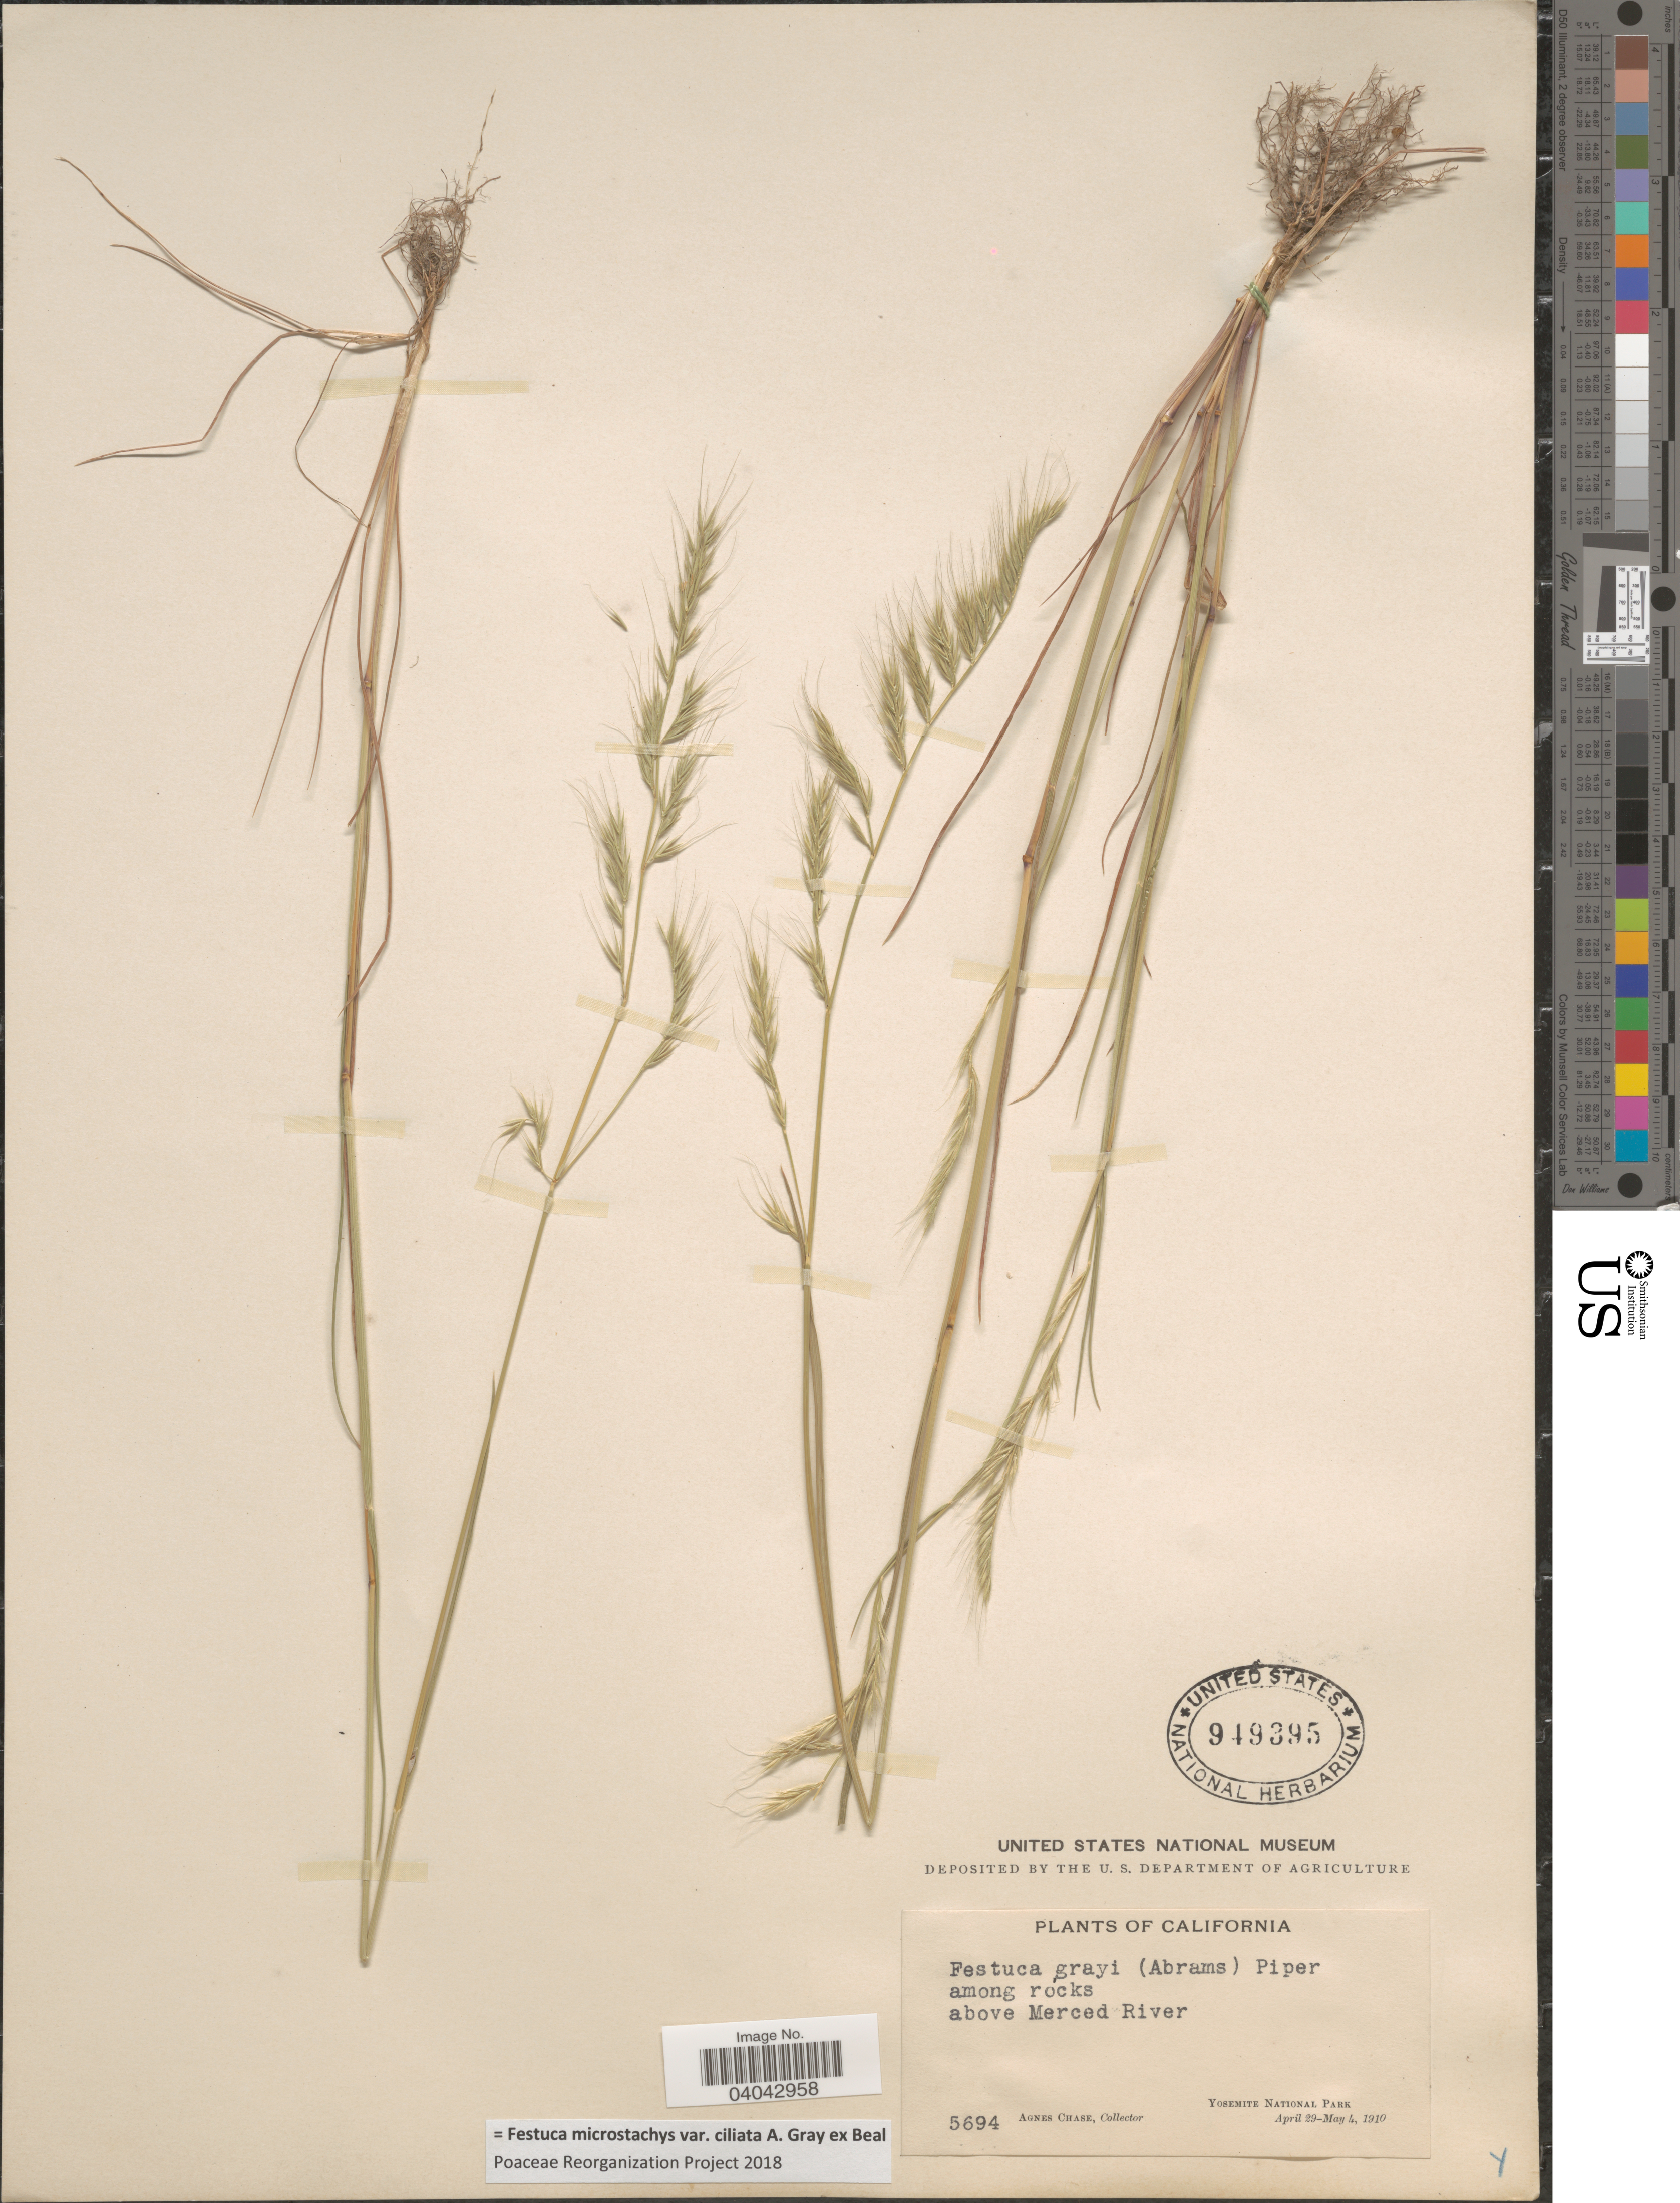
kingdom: Plantae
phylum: Tracheophyta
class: Liliopsida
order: Poales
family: Poaceae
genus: Festuca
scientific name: Festuca microstachys var. ciliata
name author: A. Gray ex W.J. Beal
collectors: A. Chase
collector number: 5694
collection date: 1910-04-29/1910-05-04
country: United States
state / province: California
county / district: Mariposa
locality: Above Merced River. Yosemite National Park.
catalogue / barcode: US 949395